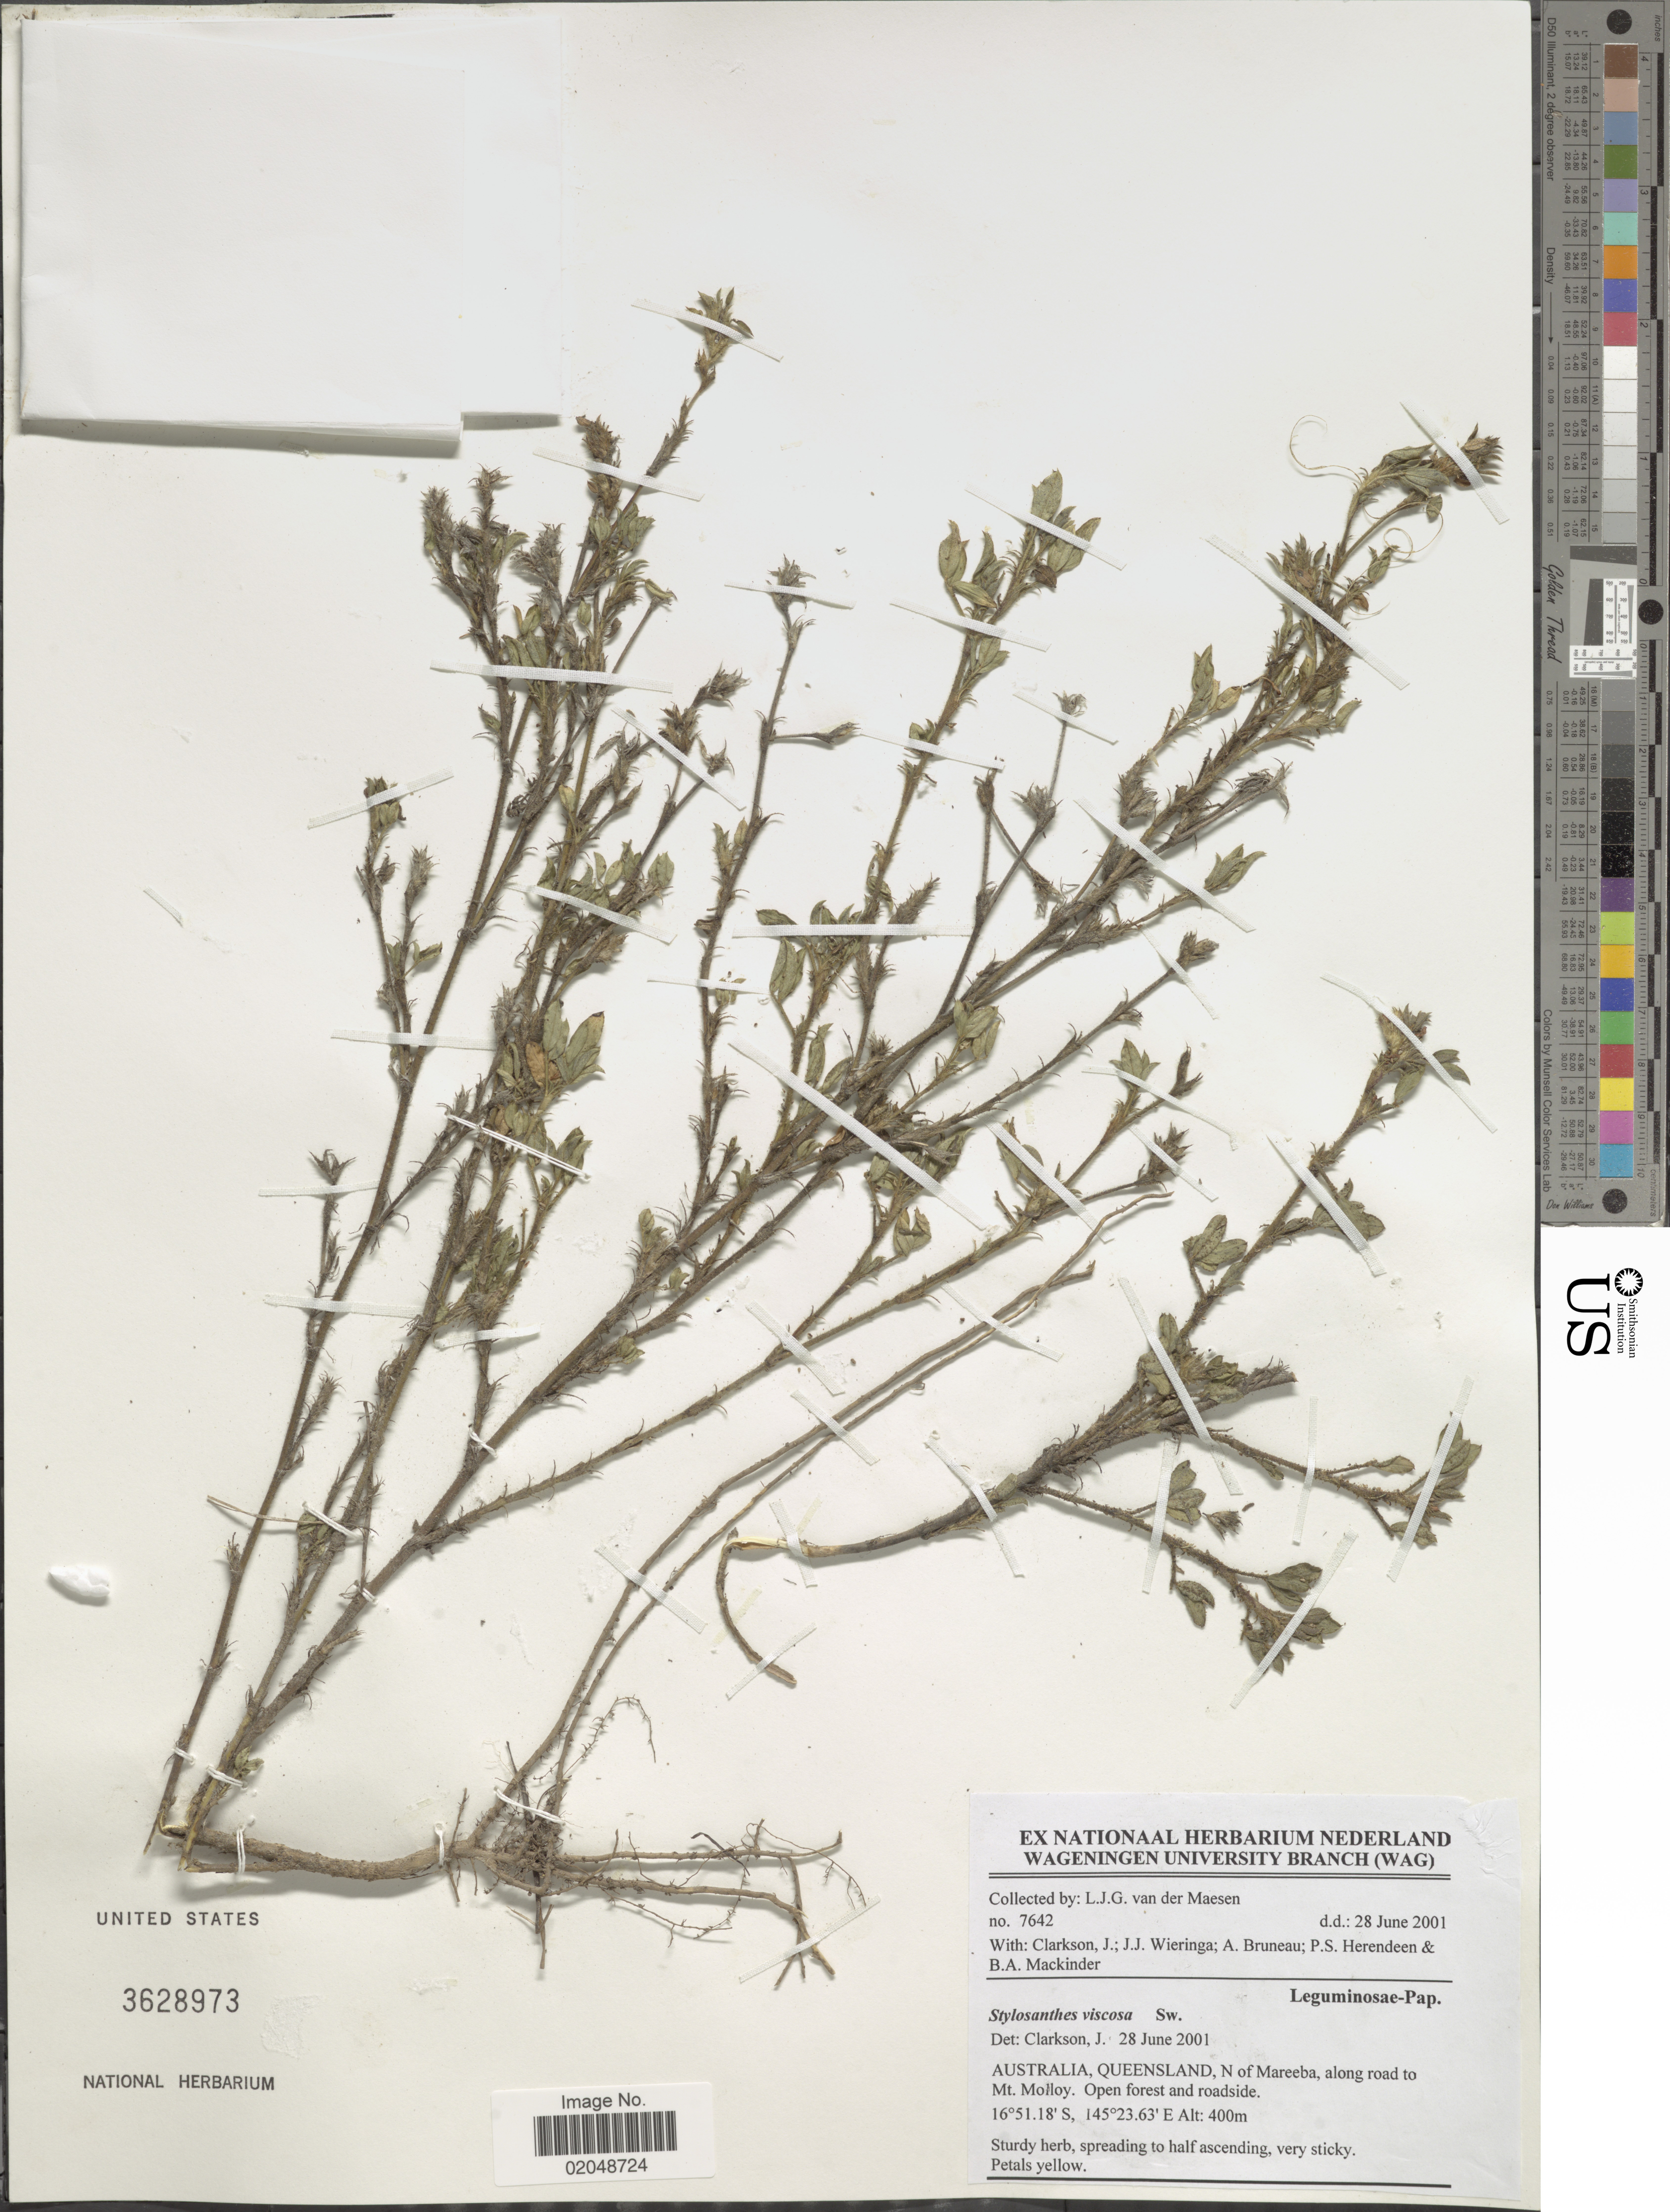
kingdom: Plantae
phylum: Tracheophyta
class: Magnoliopsida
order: Fabales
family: Fabaceae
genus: Stylosanthes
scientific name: Stylosanthes viscosa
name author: Sw.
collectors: L. van der Maesen, J. Clarkson, J. Wieringa, -. Bruneau & et al.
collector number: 7642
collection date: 2001-06-28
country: Australia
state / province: Queensland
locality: N of Mareeba, along road to Mt. Molloy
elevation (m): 400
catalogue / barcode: US 3628973